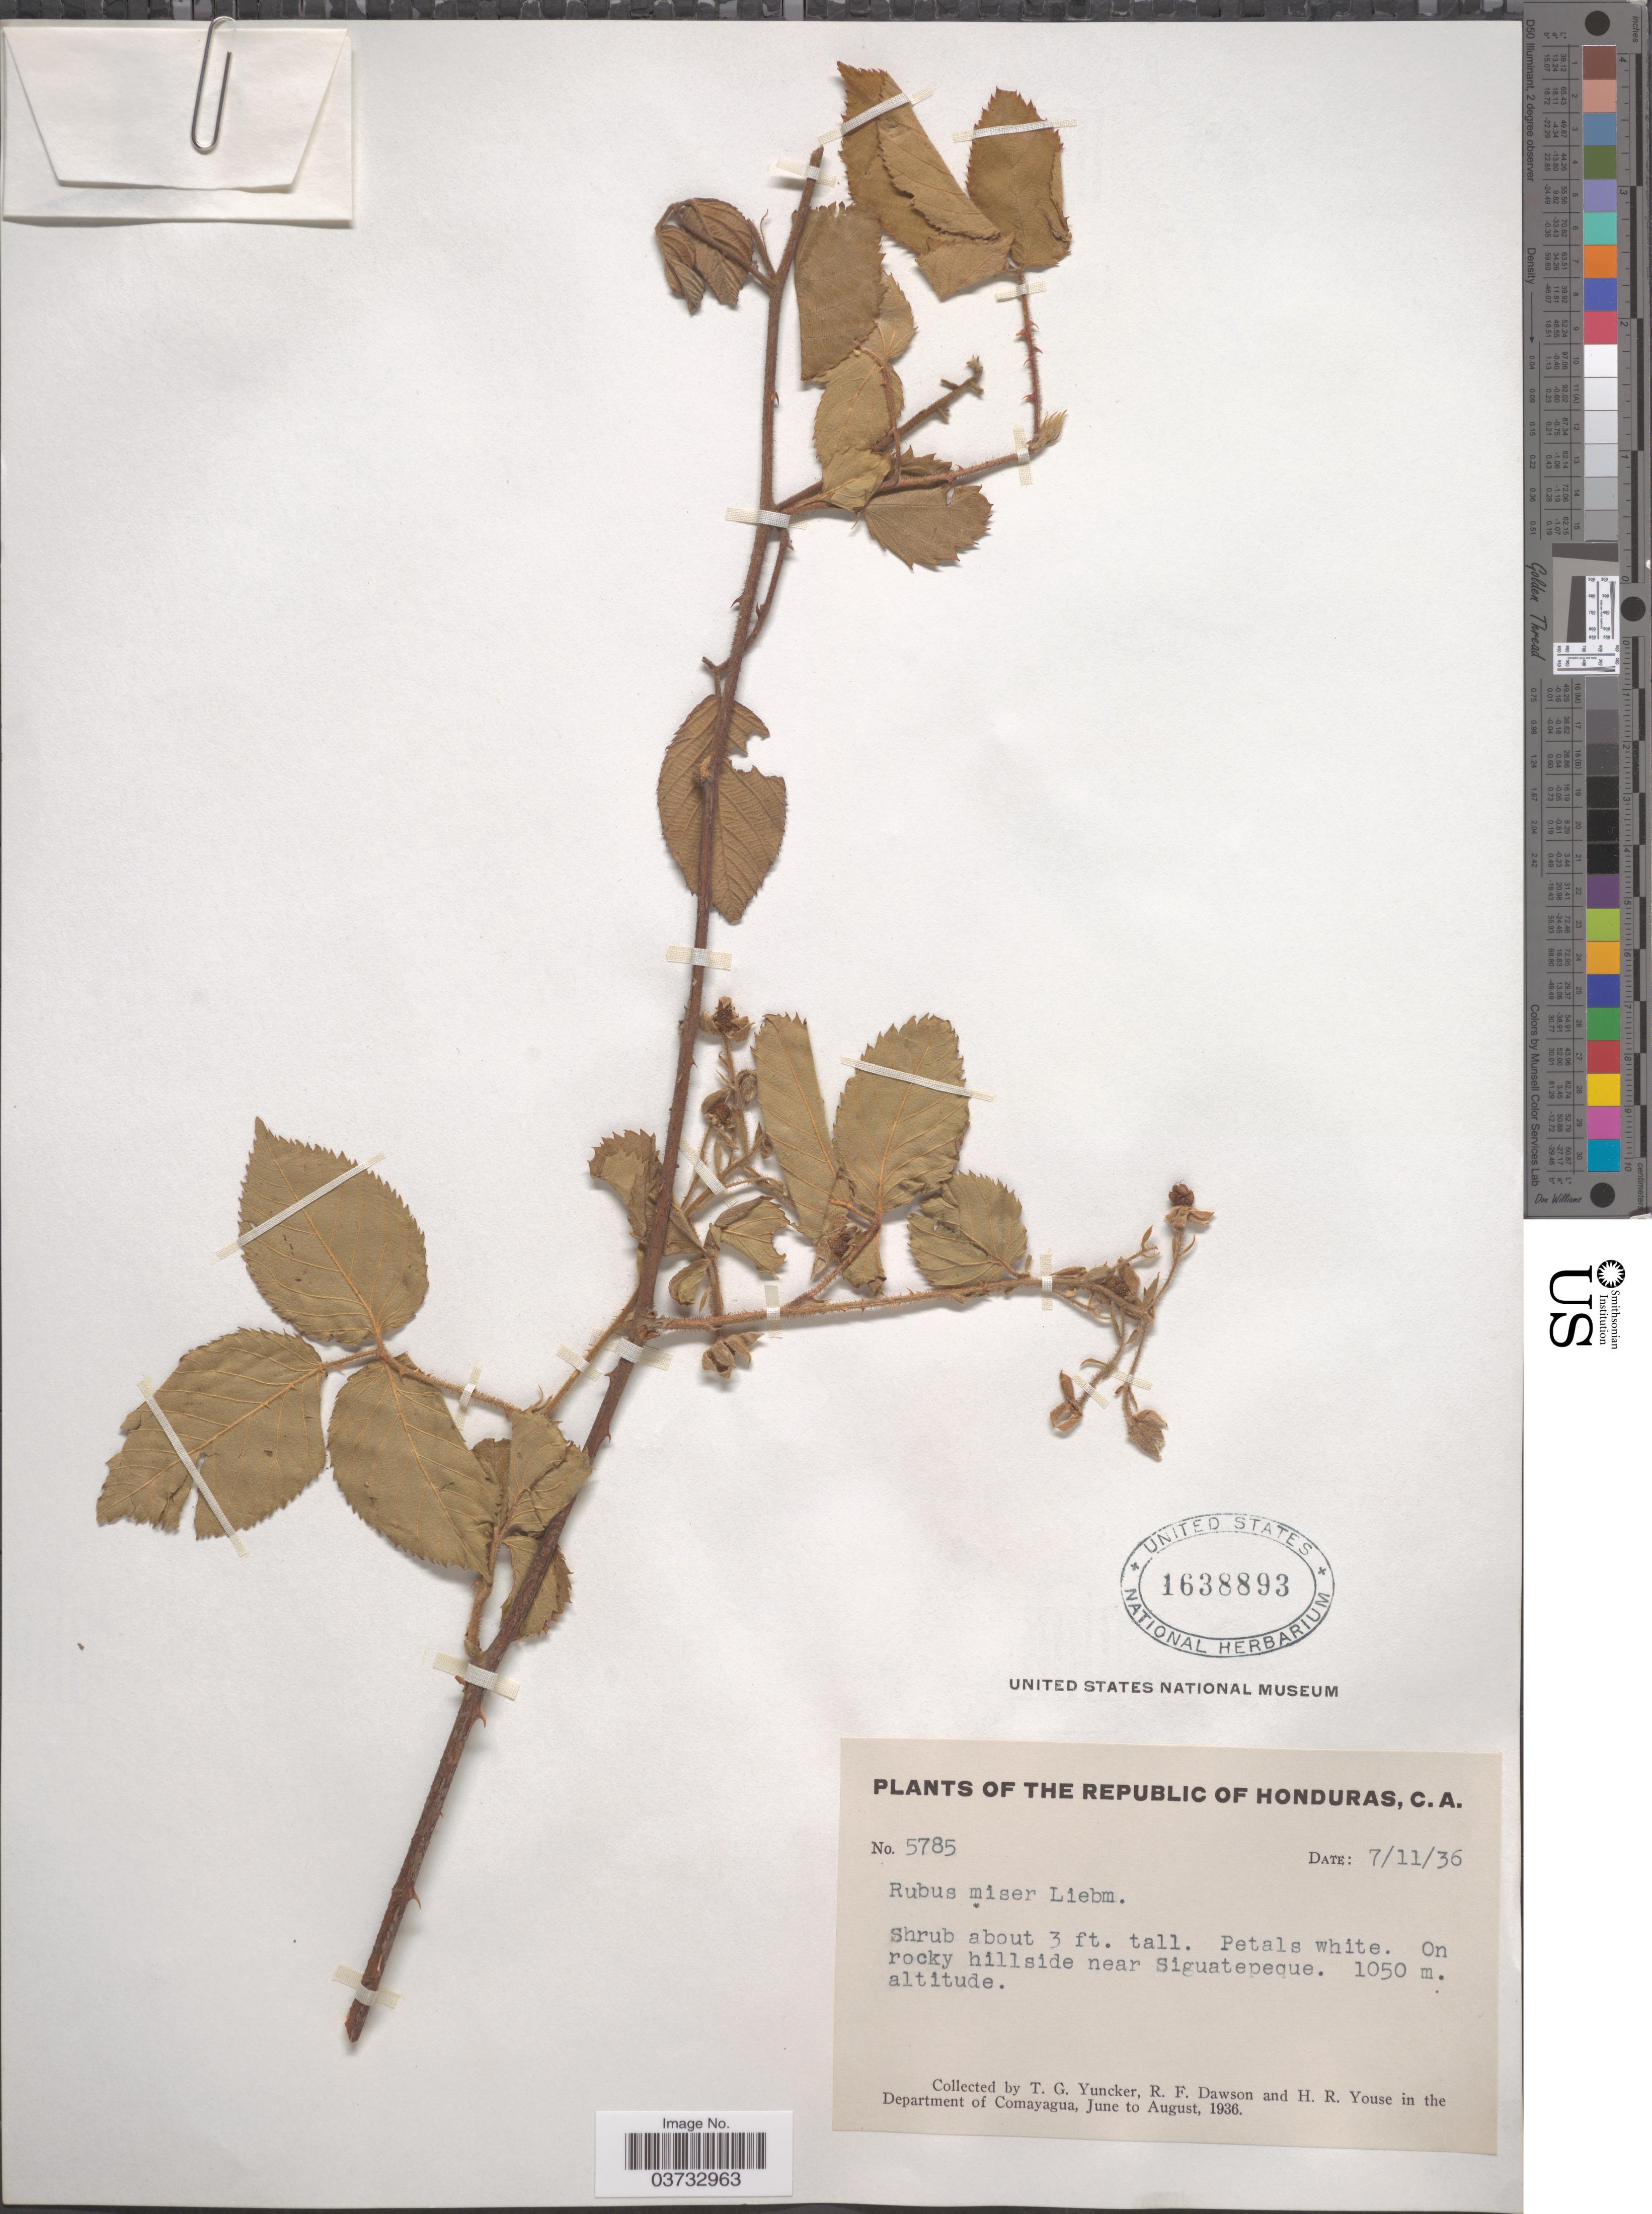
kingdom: Plantae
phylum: Tracheophyta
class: Magnoliopsida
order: Rosales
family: Rosaceae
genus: Rubus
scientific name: Rubus miser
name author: Liebm.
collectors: T. G. Yuncker, R. F. Dawson & H. Youse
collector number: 5785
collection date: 1936-11-07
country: Honduras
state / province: Comayagua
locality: On rocky hillside near Siguatepeque. Department of Comayagua.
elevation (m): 1050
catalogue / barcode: US 1638893